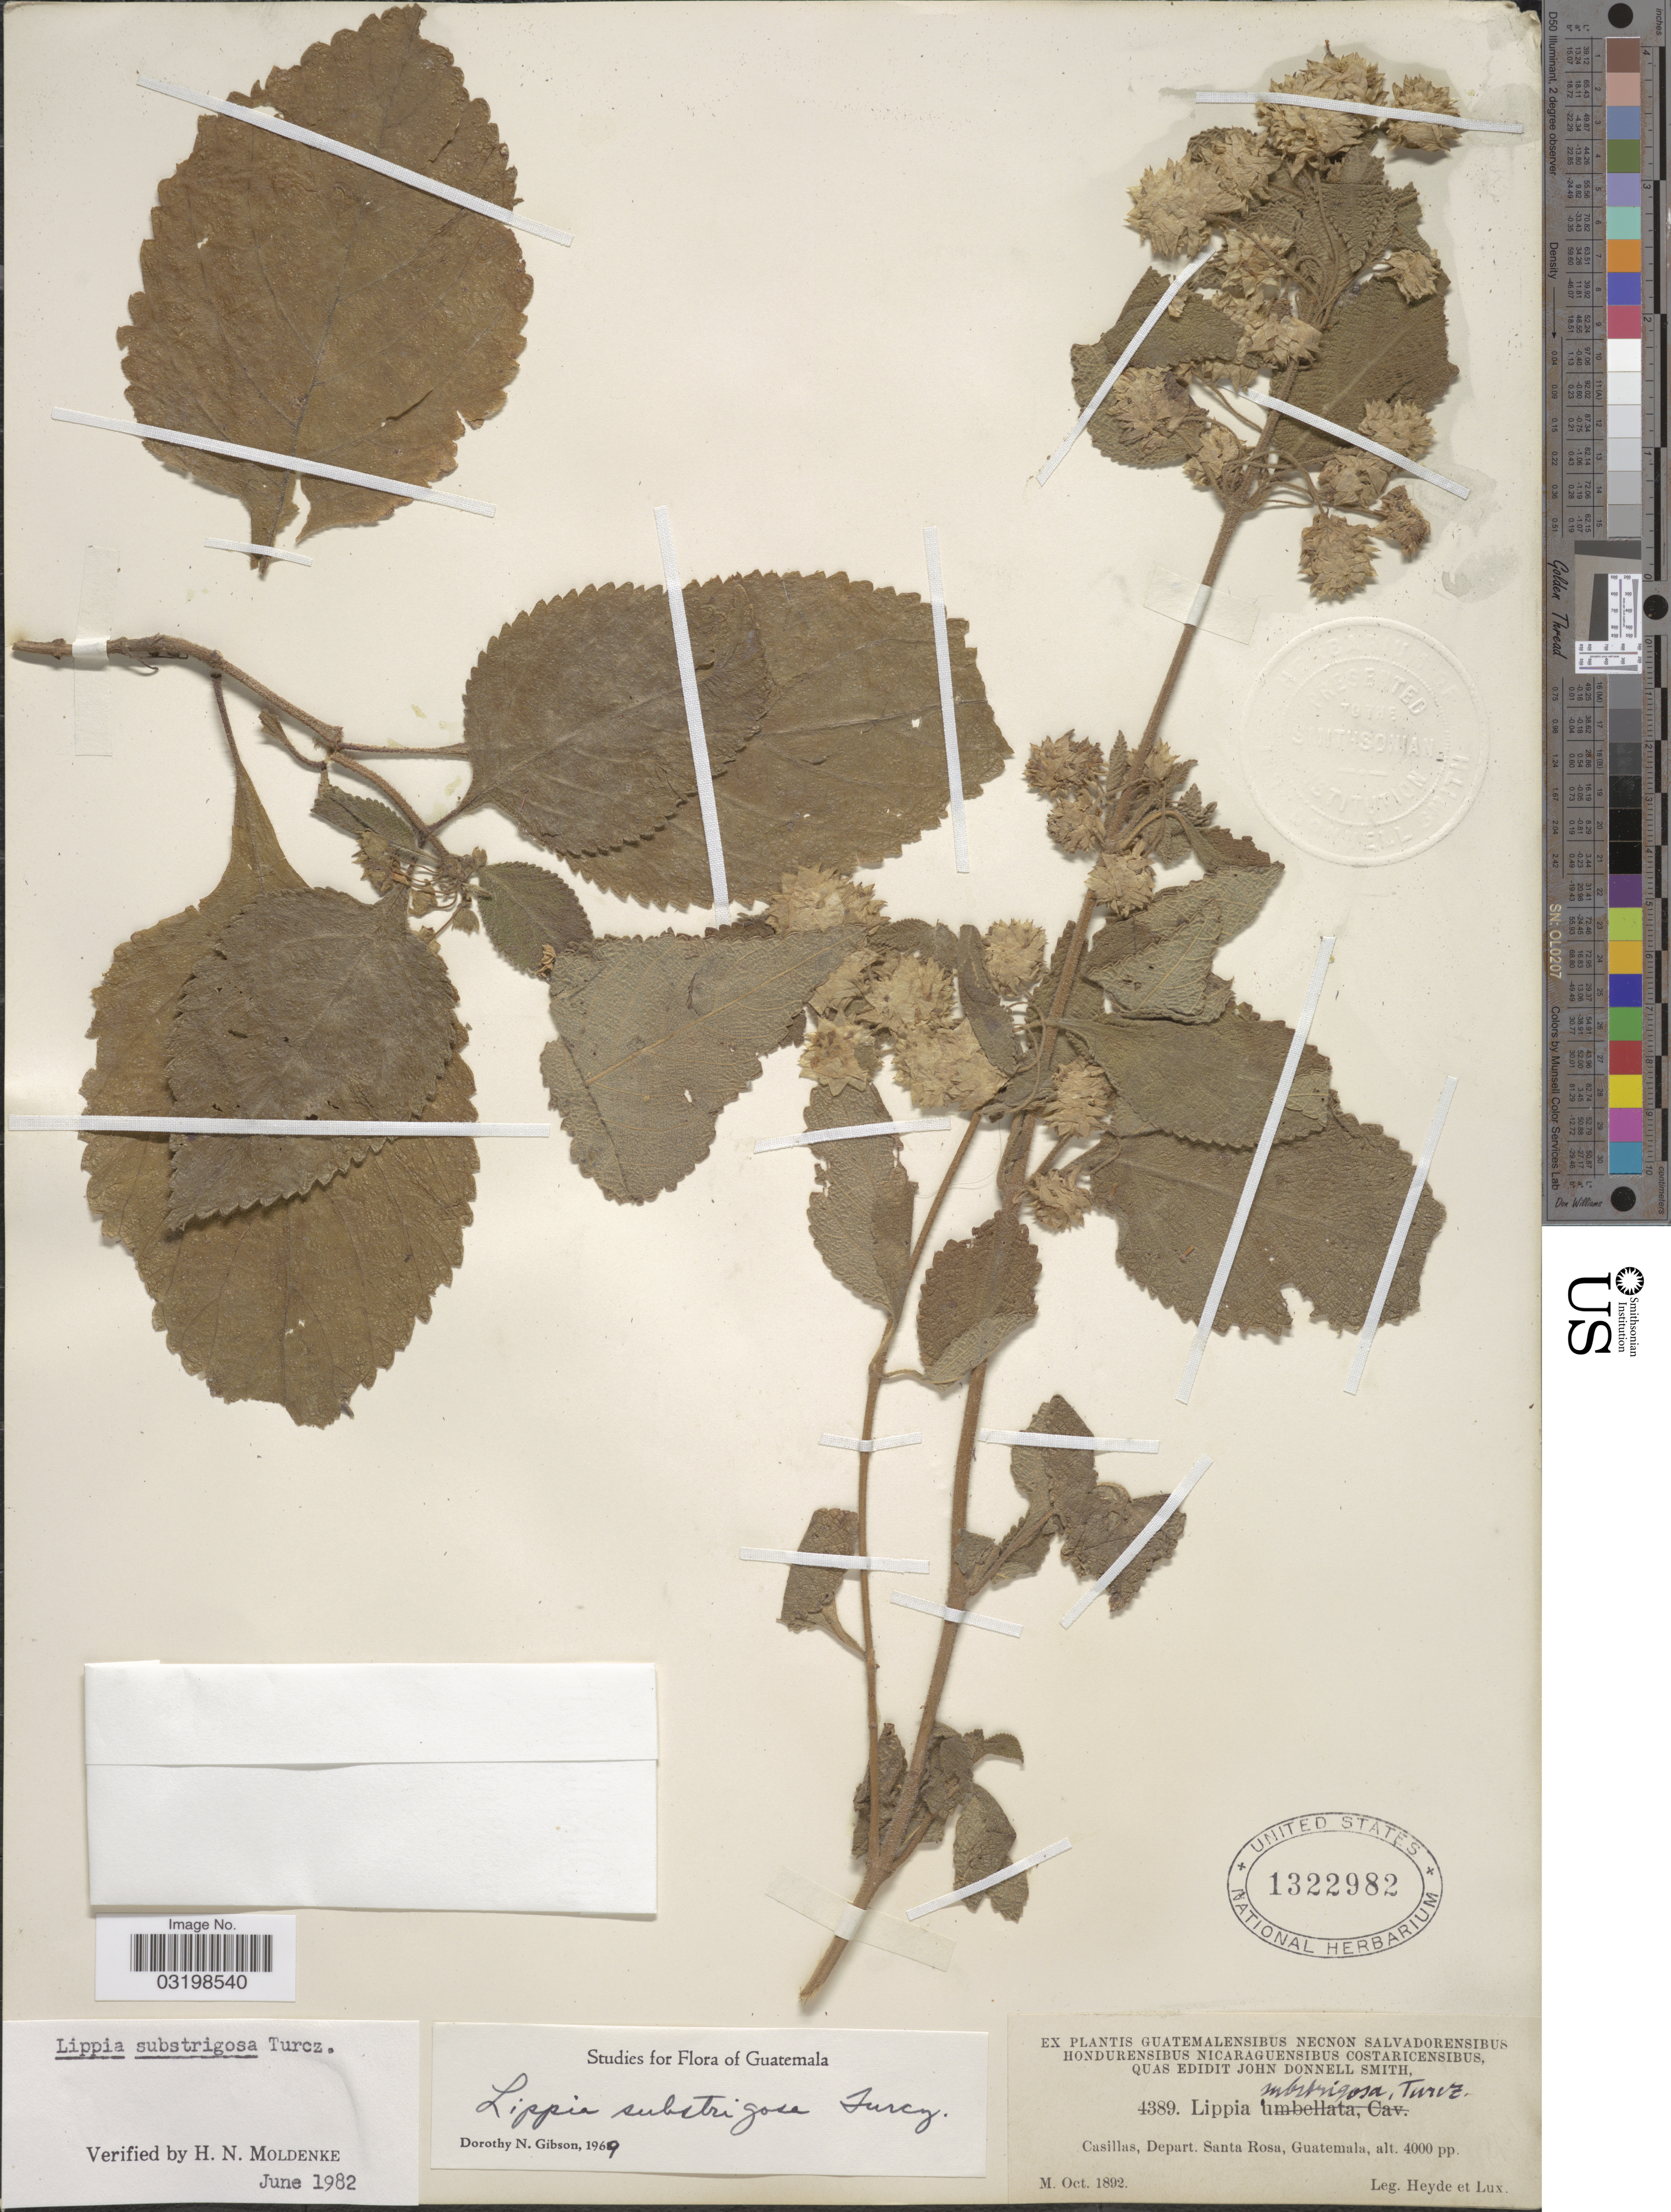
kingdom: Plantae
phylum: Tracheophyta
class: Magnoliopsida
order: Lamiales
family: Verbenaceae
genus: Lippia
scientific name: Lippia umbellata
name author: Cav.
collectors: Heyde & Lux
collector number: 4389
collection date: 1892-10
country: Guatemala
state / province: Santa Rosa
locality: Casillas, Depart. Santa Rosa.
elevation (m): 1219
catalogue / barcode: US 1322982